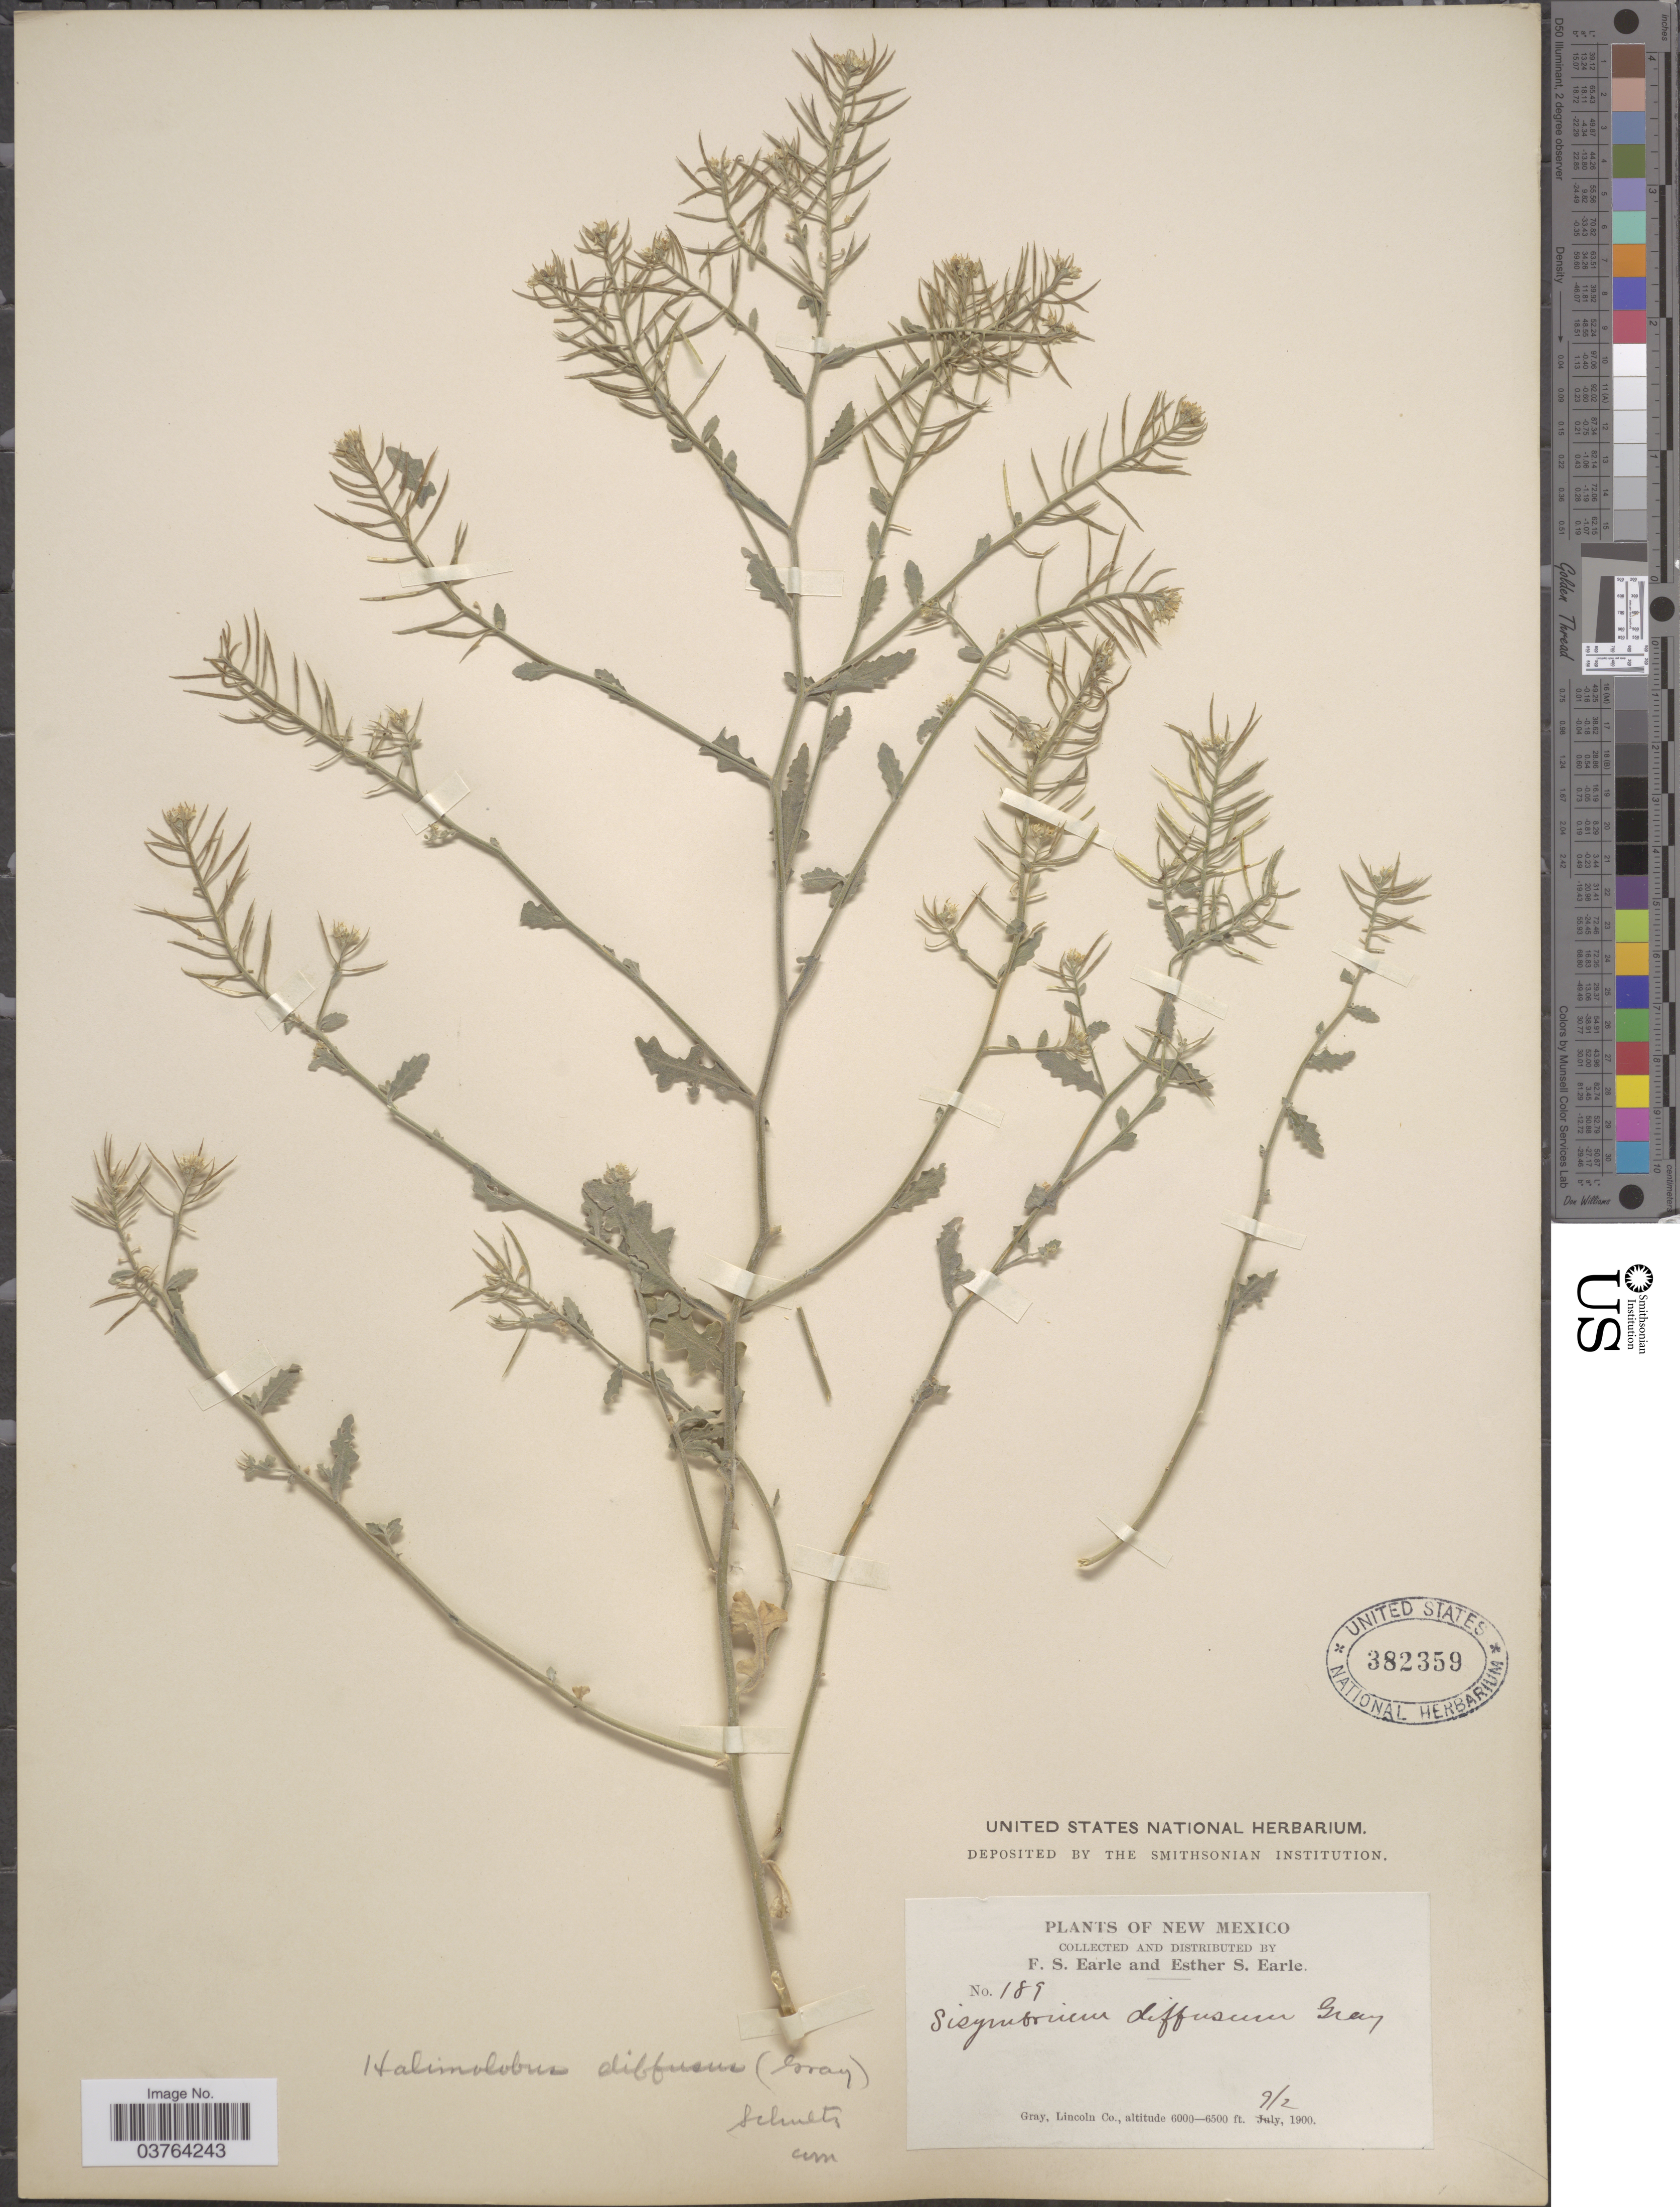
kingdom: Plantae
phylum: Tracheophyta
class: Magnoliopsida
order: Brassicales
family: Brassicaceae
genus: Halimolobos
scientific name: Halimolobos diffusa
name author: (A. Gray) O.E. Schulz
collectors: F. S. Earle & E. S. Earle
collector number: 189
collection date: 1900-09-02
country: United States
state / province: New Mexico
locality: Gray, Lincoln Co.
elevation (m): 1829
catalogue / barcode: US 382359